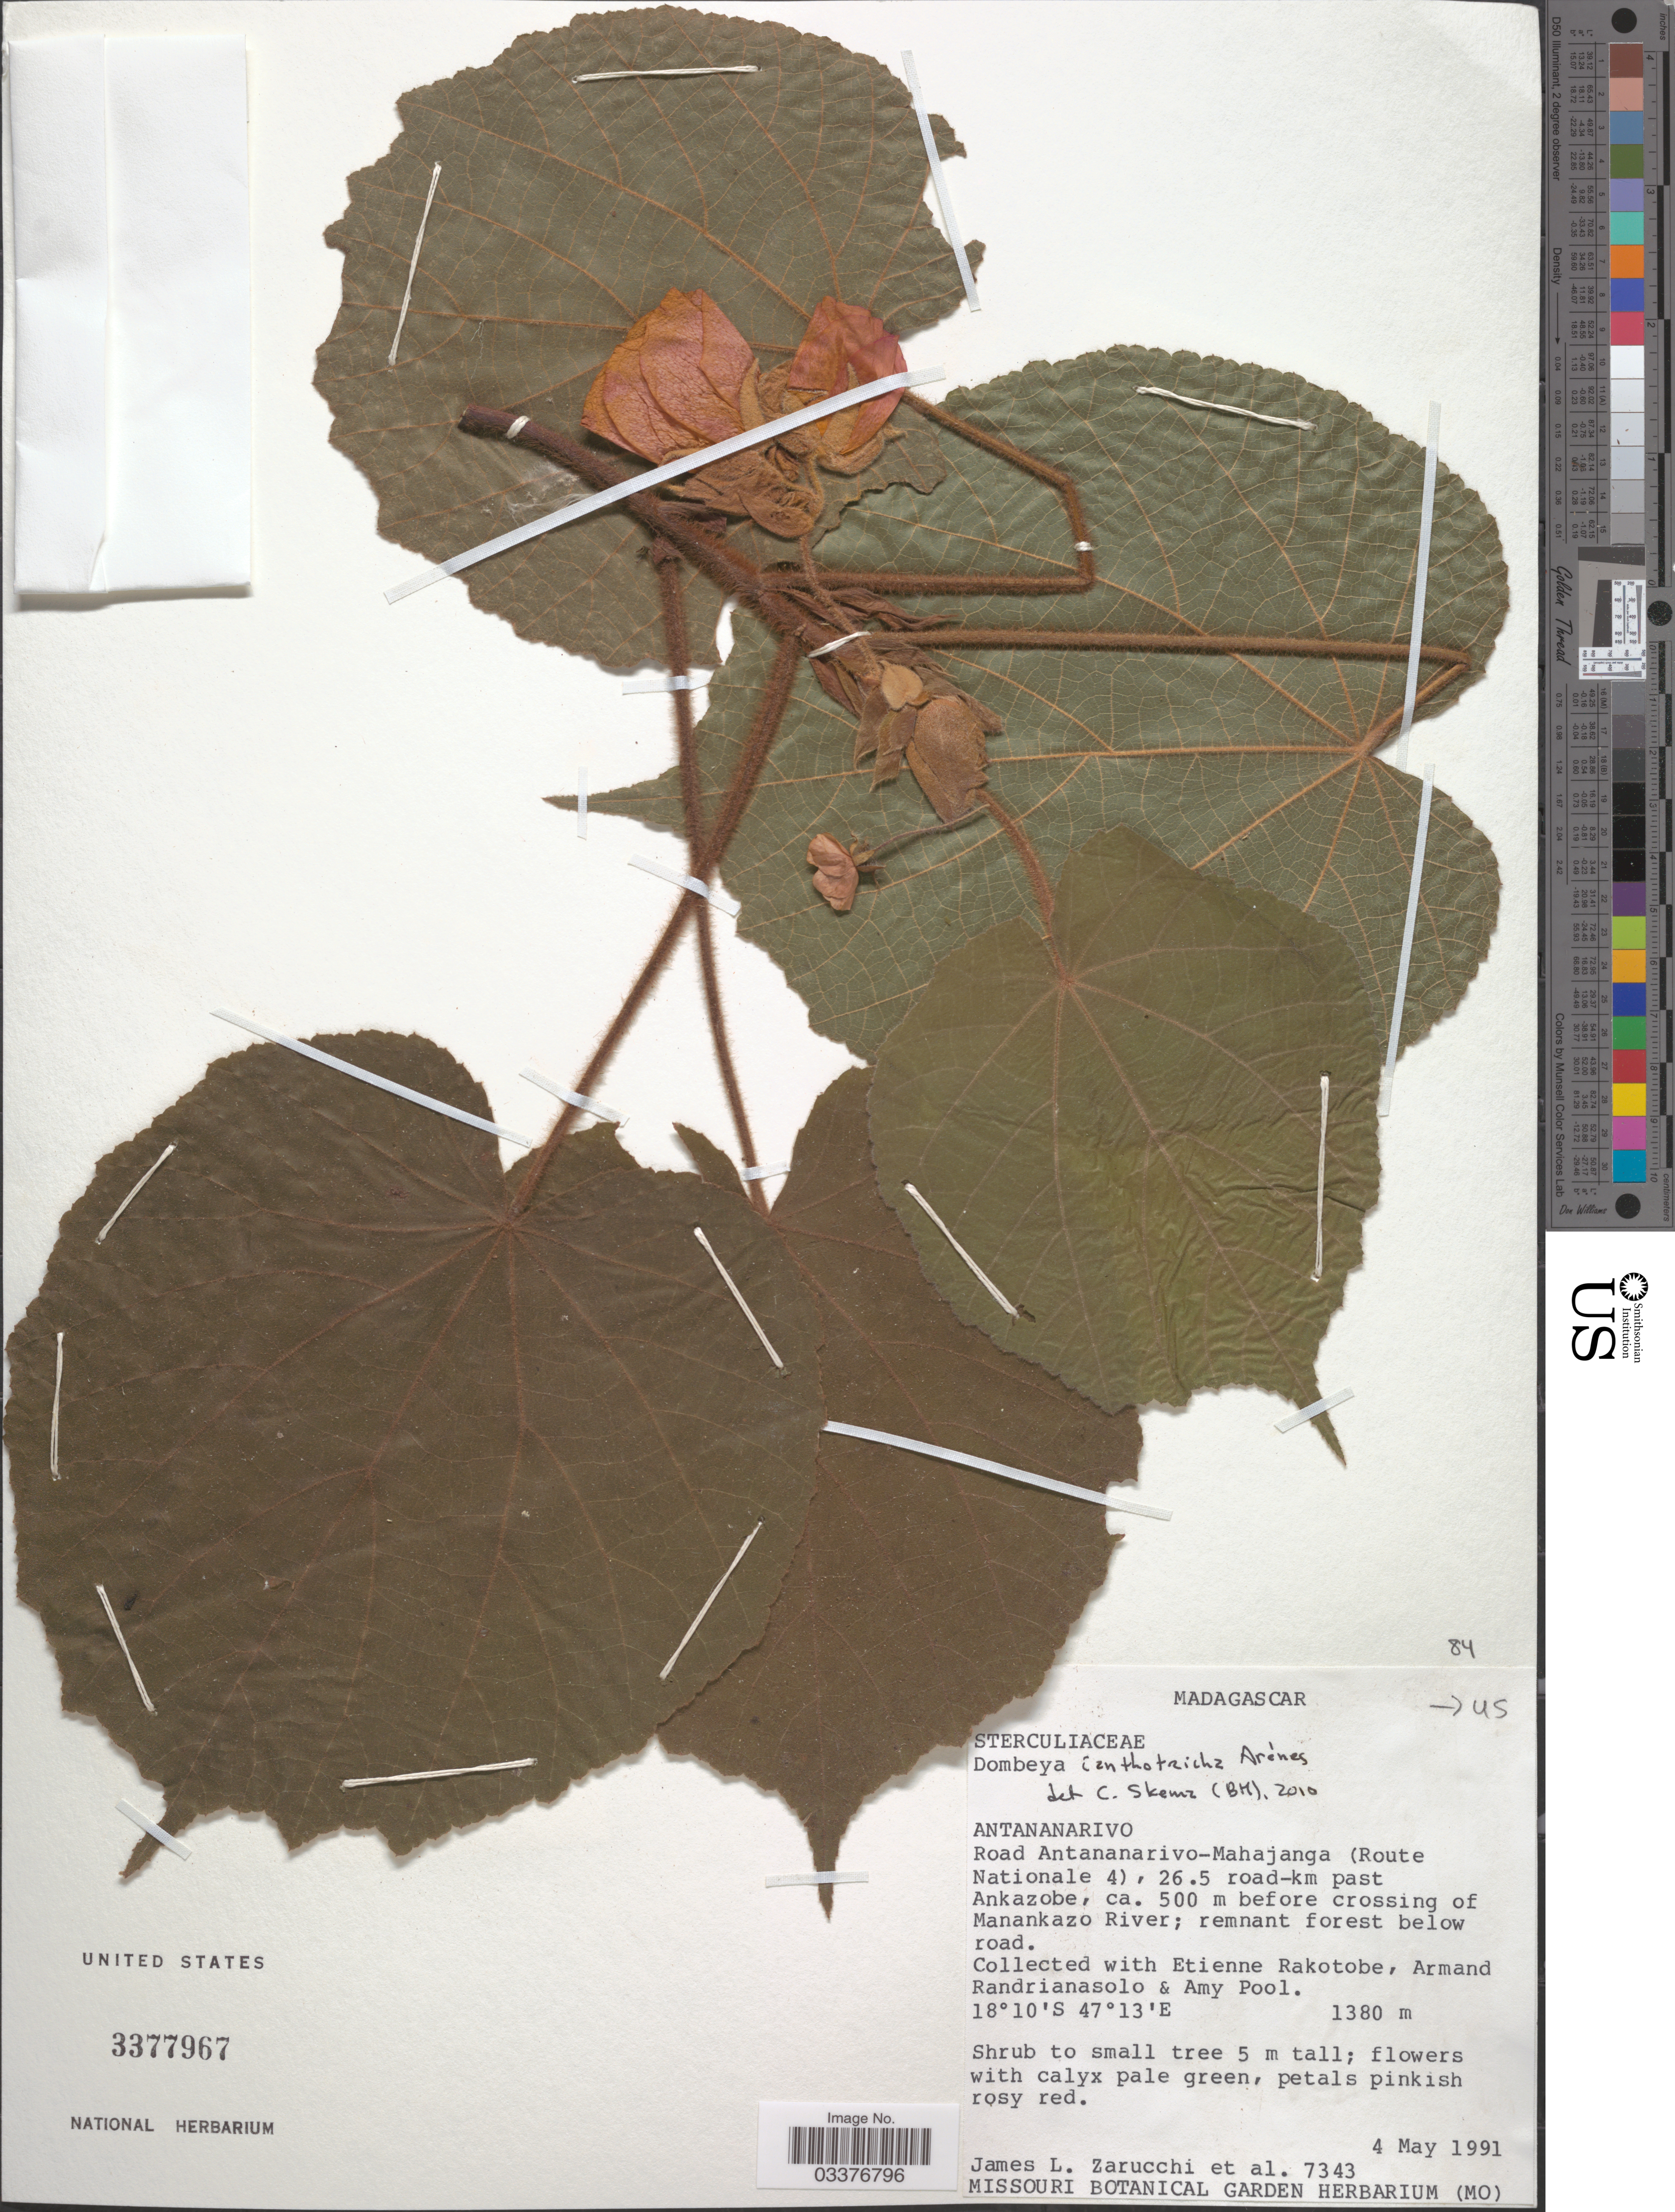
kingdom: Plantae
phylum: Tracheophyta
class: Magnoliopsida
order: Malvales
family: Malvaceae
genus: Dombeya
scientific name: Dombeya ianthotricha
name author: Arènes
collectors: J. L. Zarucchi, E. Rakotobe, A. Randrianasolo & A. Pool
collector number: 7343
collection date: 1991-05-04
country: Madagascar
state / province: Analamanga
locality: Road Antananarivo-Mahajanga (Route Nationale 4), 26.5 road-km past Ankazobe, ca. 500 m before crossing of Manankazo River; remnant forest below road.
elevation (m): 1380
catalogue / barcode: US 3377967